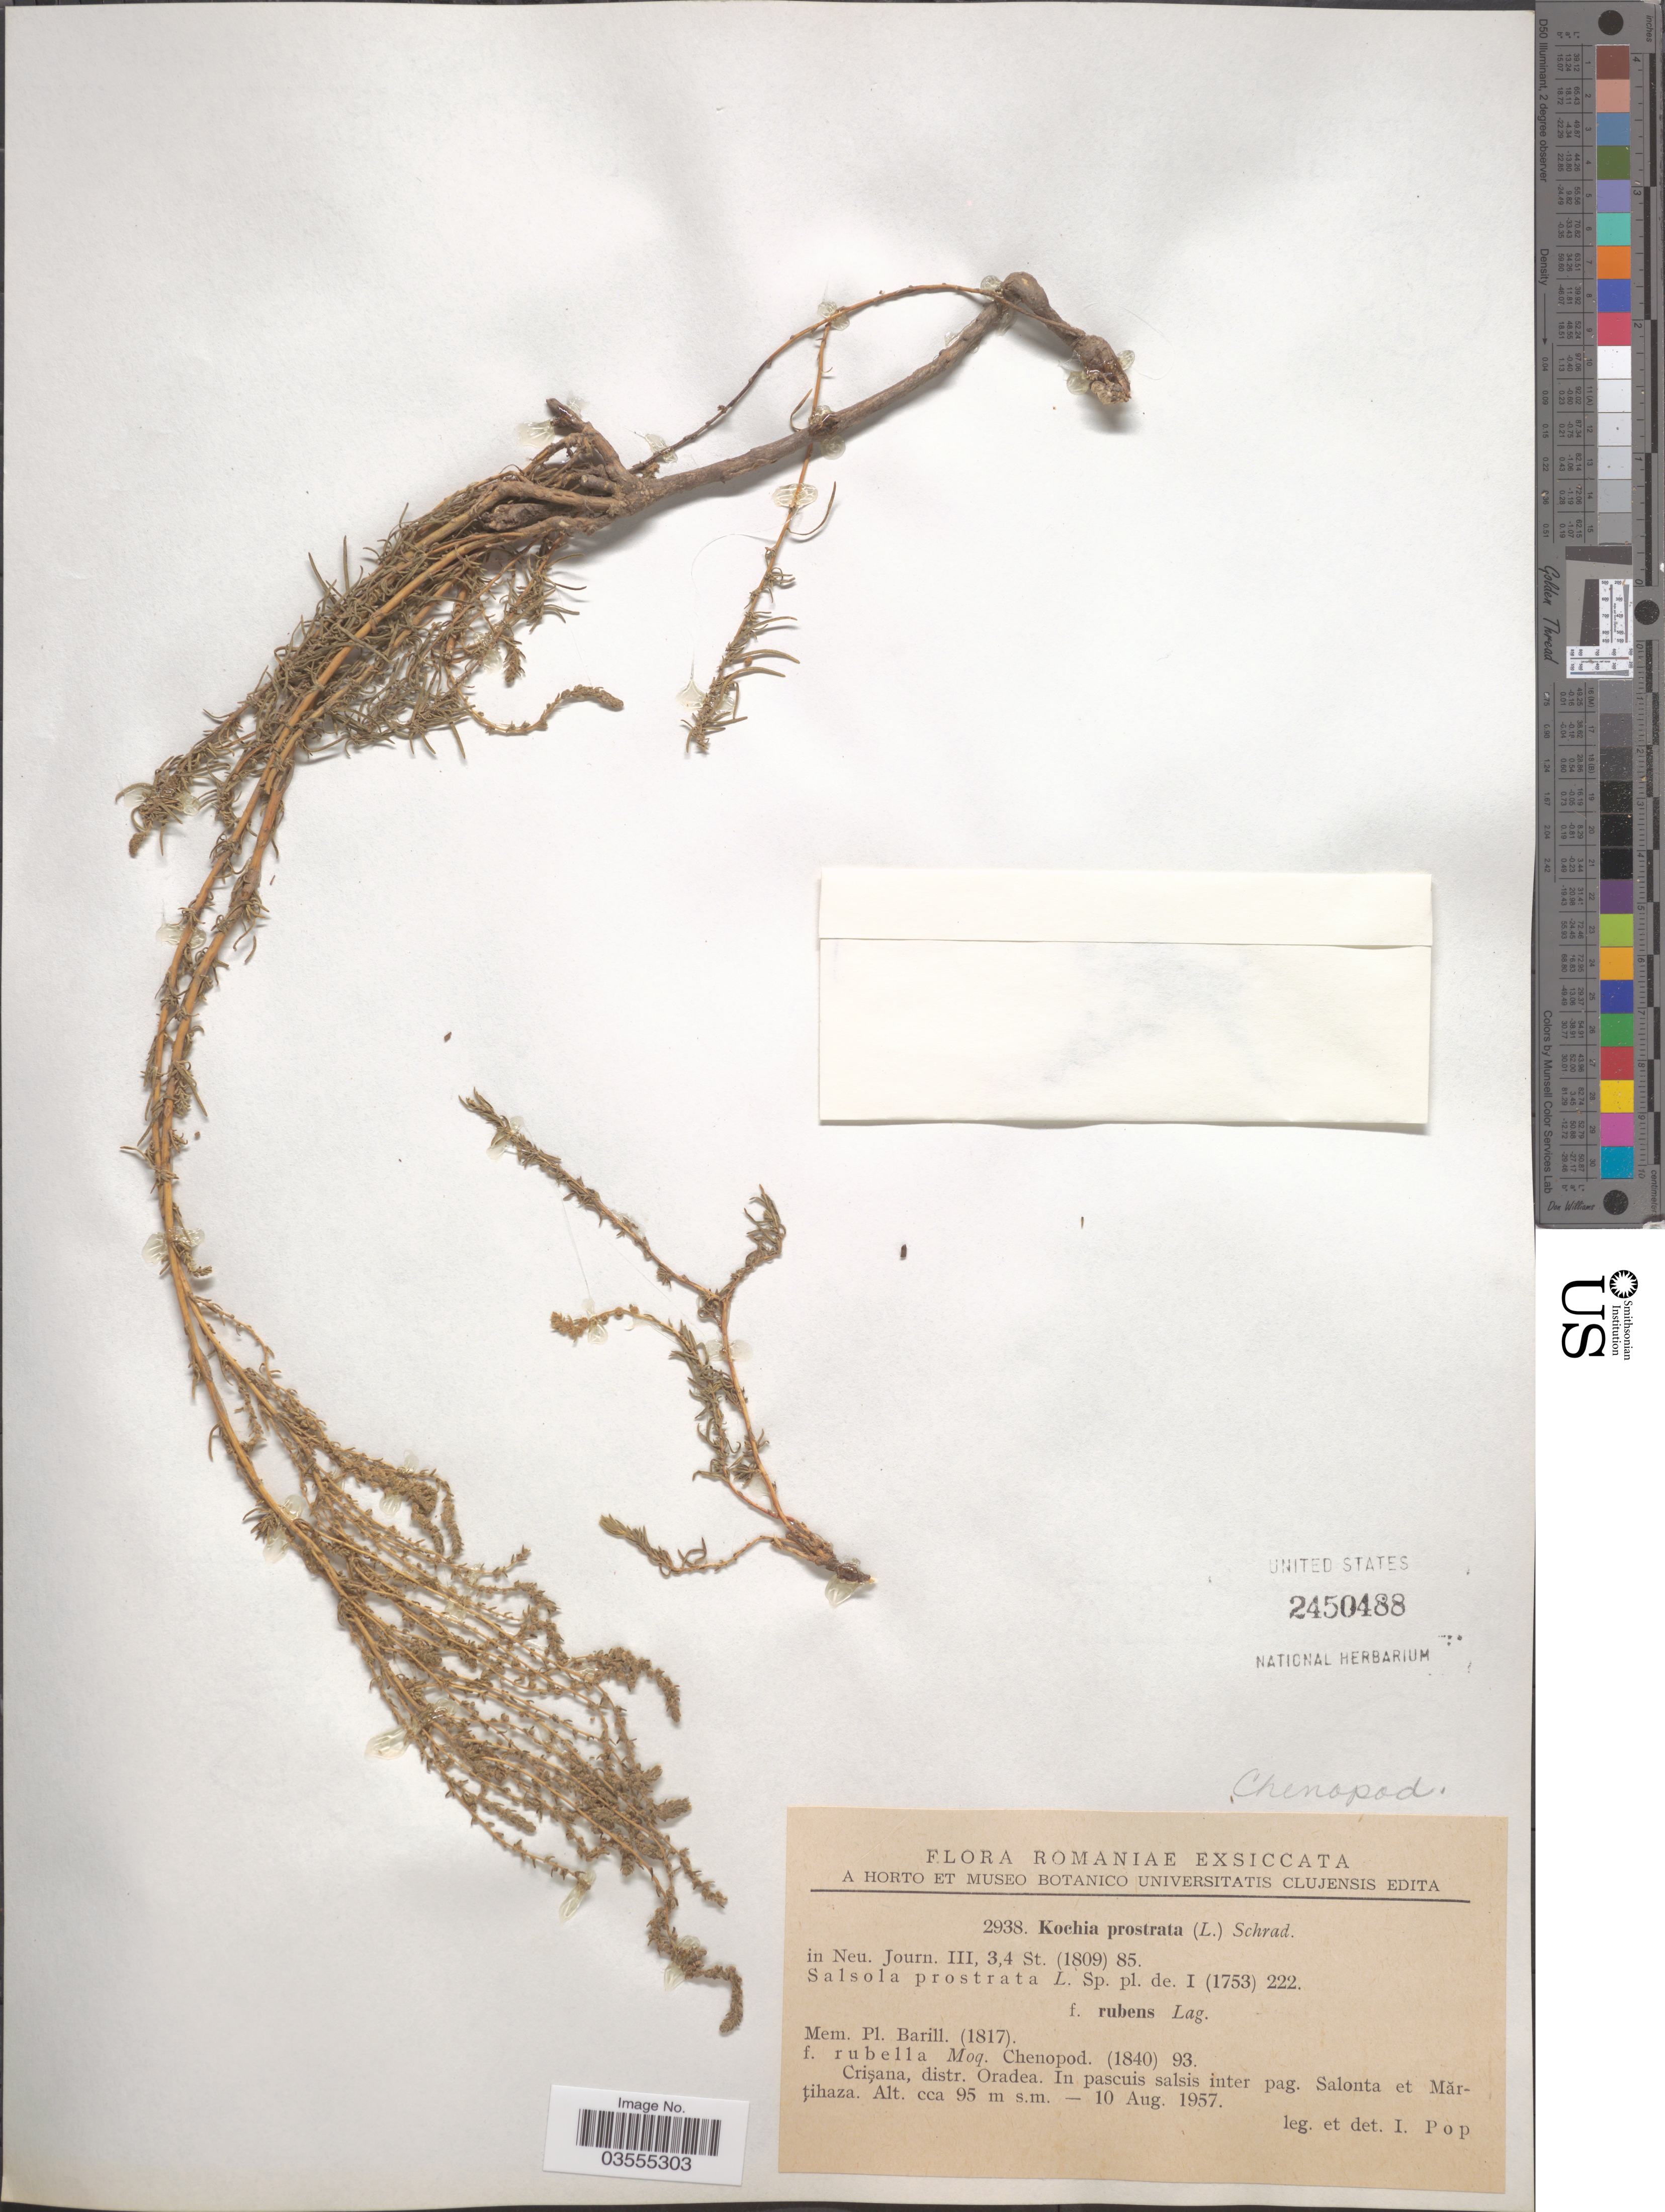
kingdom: Plantae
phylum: Tracheophyta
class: Magnoliopsida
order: Caryophyllales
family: Amaranthaceae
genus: Bassia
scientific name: Bassia prostrata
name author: (L.) Beck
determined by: U.S. National Herbarium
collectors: I. Pop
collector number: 2938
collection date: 1957-08-10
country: Romania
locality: Crişana, distr. Oradea. In pascuis salsis inter pag. Salonta et Mårțihaza.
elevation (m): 95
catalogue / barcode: US 2450488